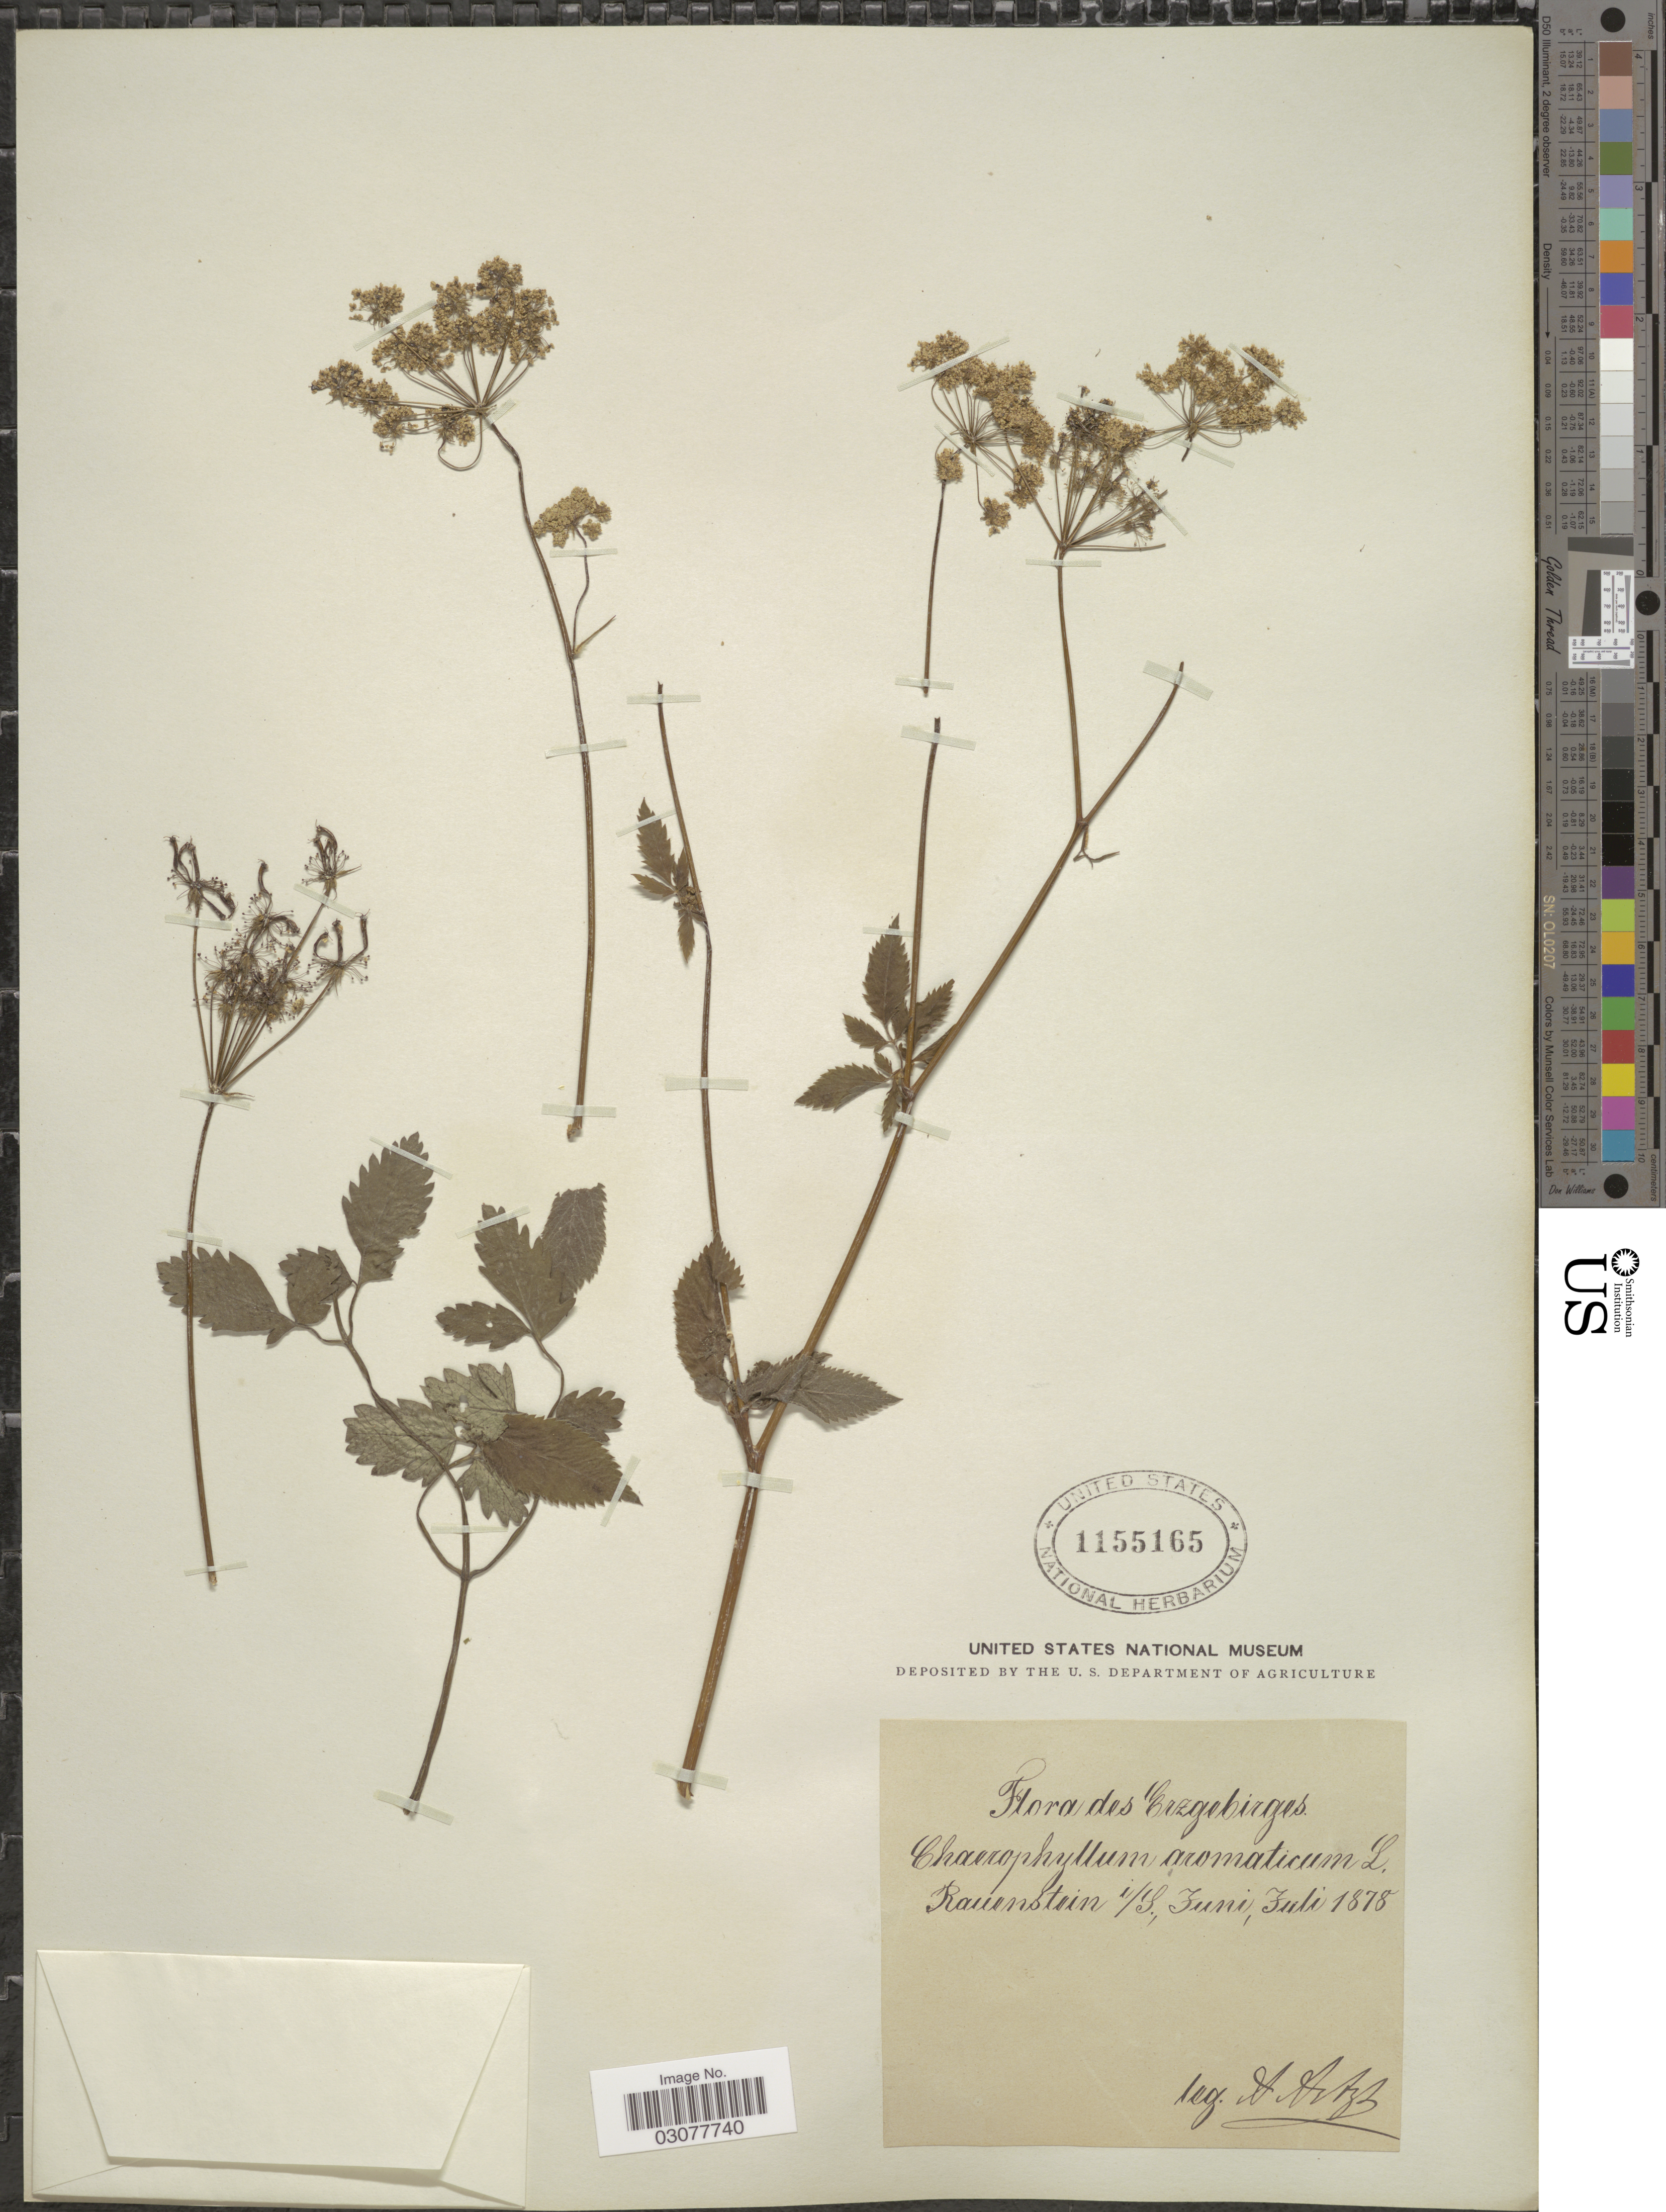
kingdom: Plantae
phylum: Tracheophyta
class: Magnoliopsida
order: Apiales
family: Apiaceae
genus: Chaerophyllum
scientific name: Chaerophyllum aromaticum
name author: L.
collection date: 1878-06/1878-07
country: Germany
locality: Erzgebirges, Rauenstein i.G [interpreted].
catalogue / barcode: US 115165